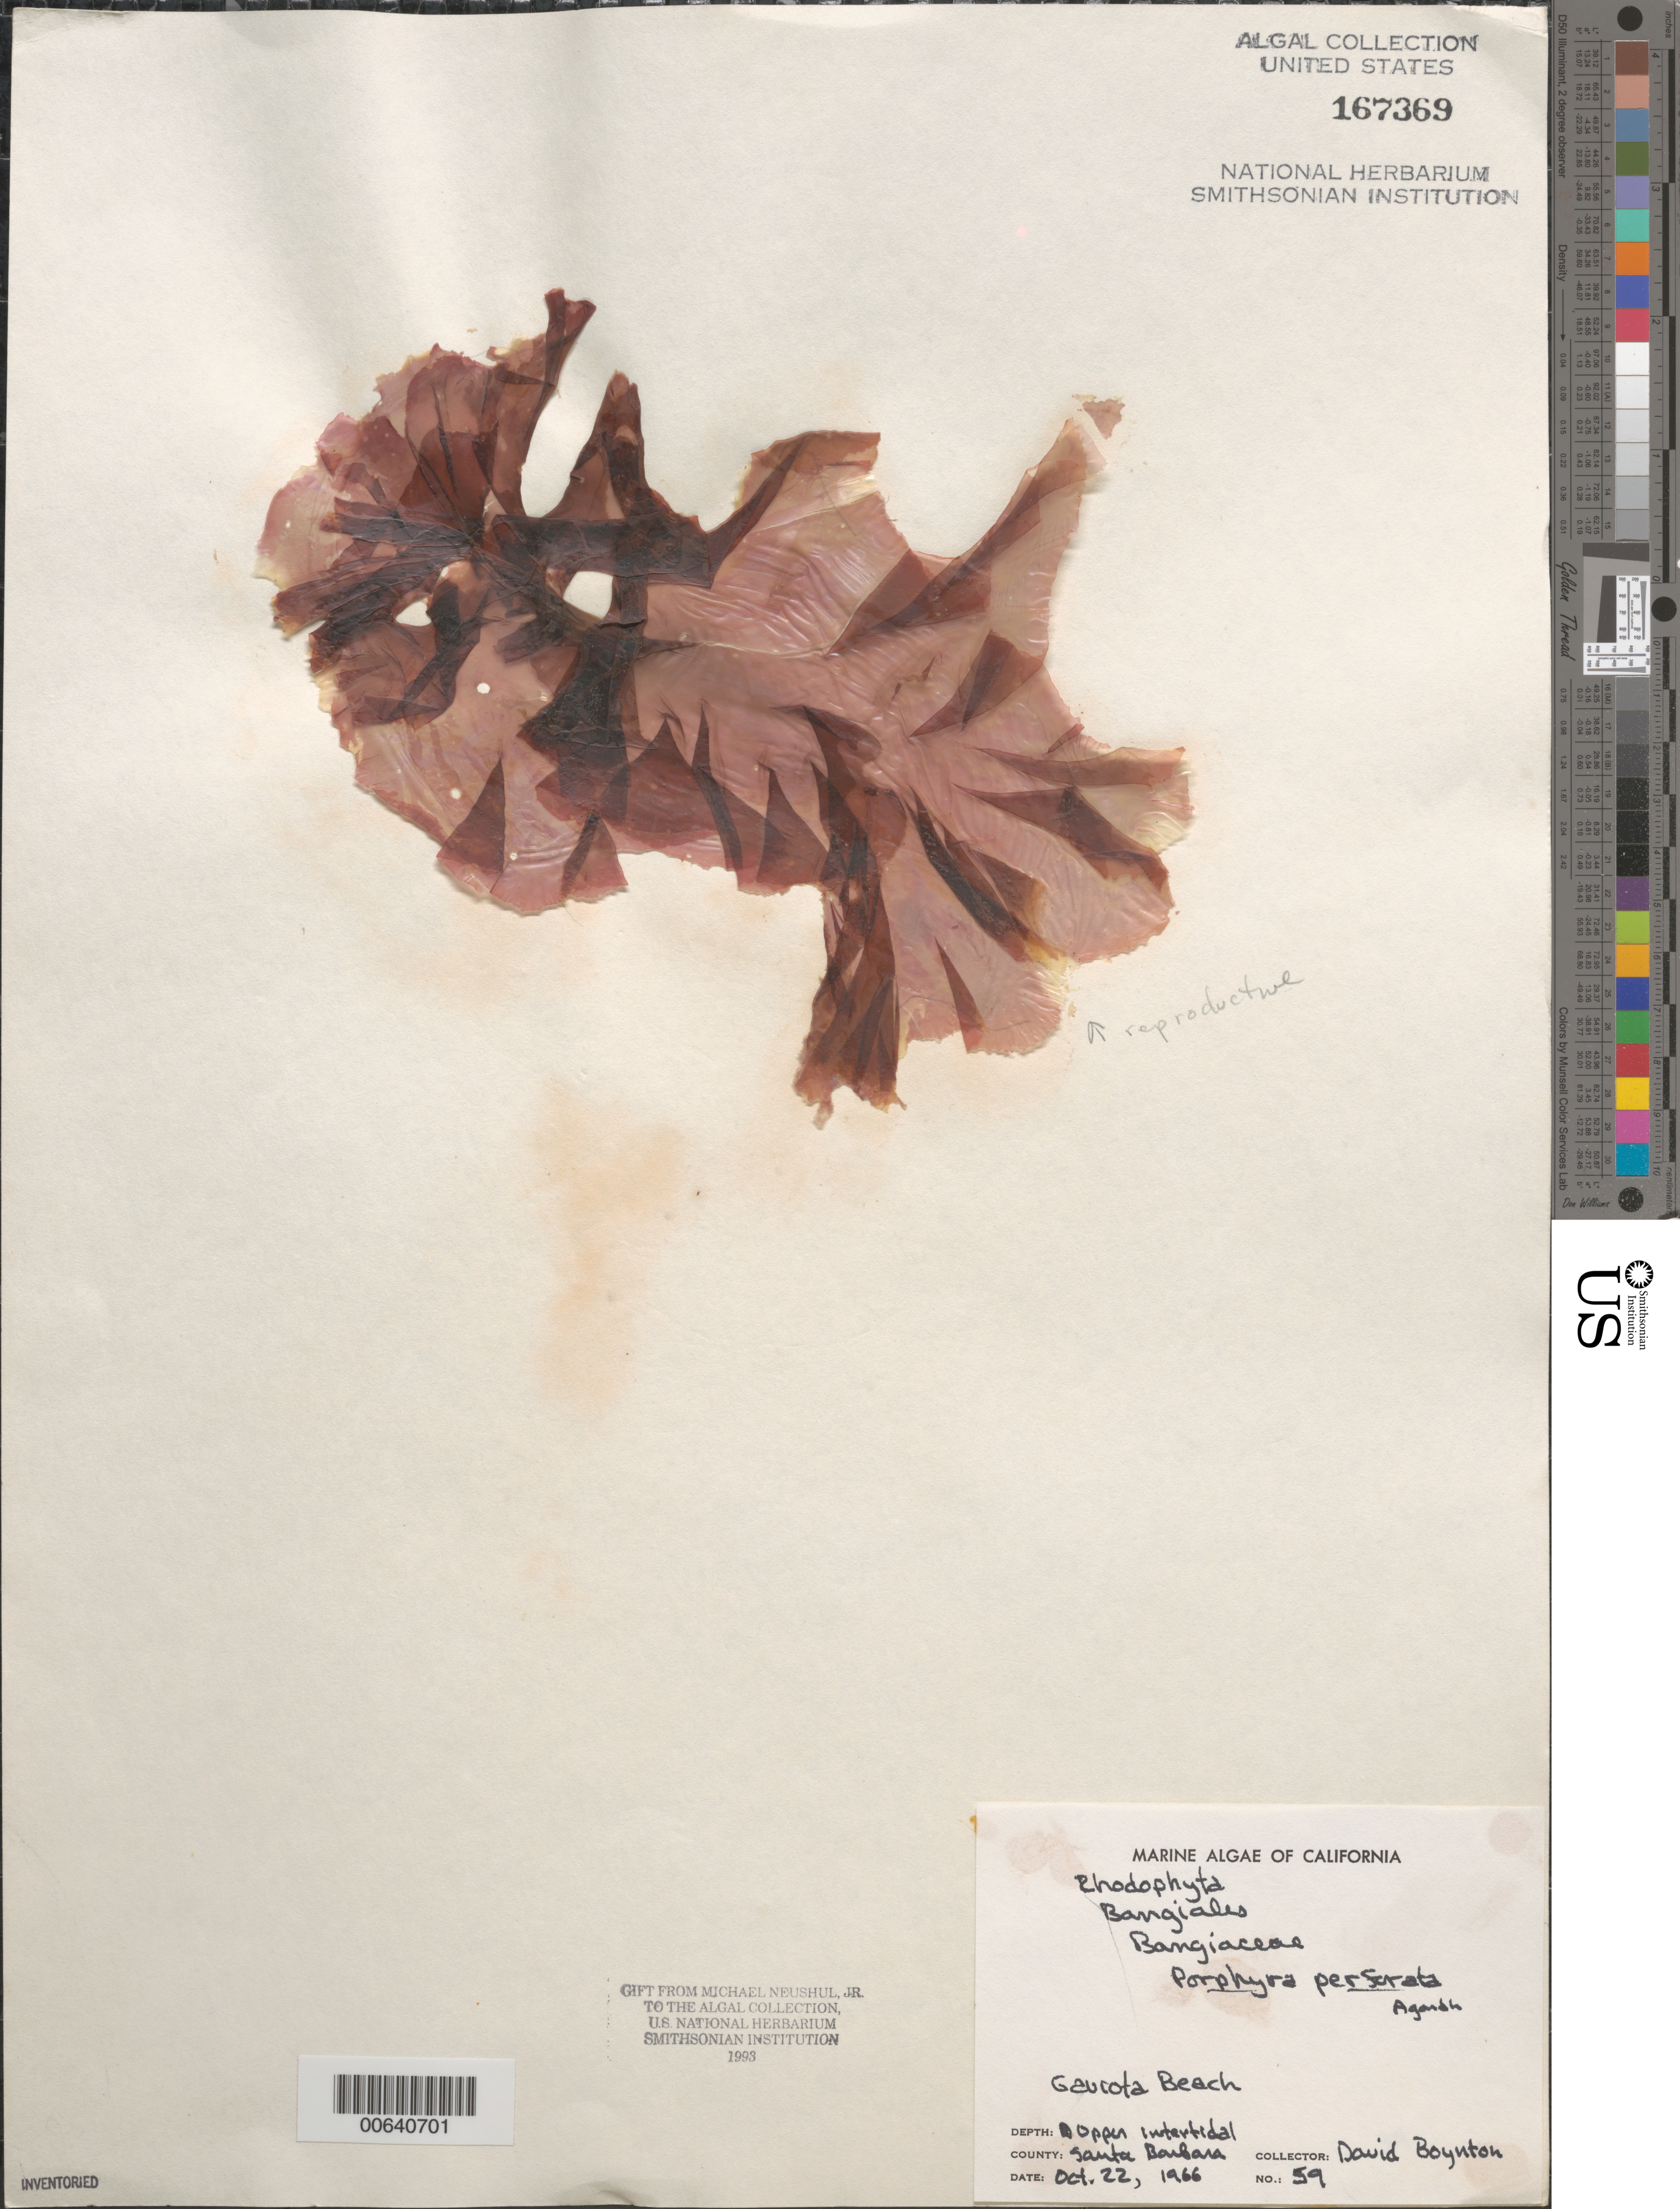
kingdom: Plantae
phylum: Rhodophyta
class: Bangiophyceae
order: Bangiales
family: Bangiaceae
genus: Pyropia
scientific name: Pyropia perforata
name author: (J. Agardh) S.C. Lindstrom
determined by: Algae name updating Project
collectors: D. Boynton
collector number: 59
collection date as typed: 22 Oct 1966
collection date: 1966-10-22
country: United States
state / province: California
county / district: Santa Barbara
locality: Gaviota Beach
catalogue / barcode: US 167369